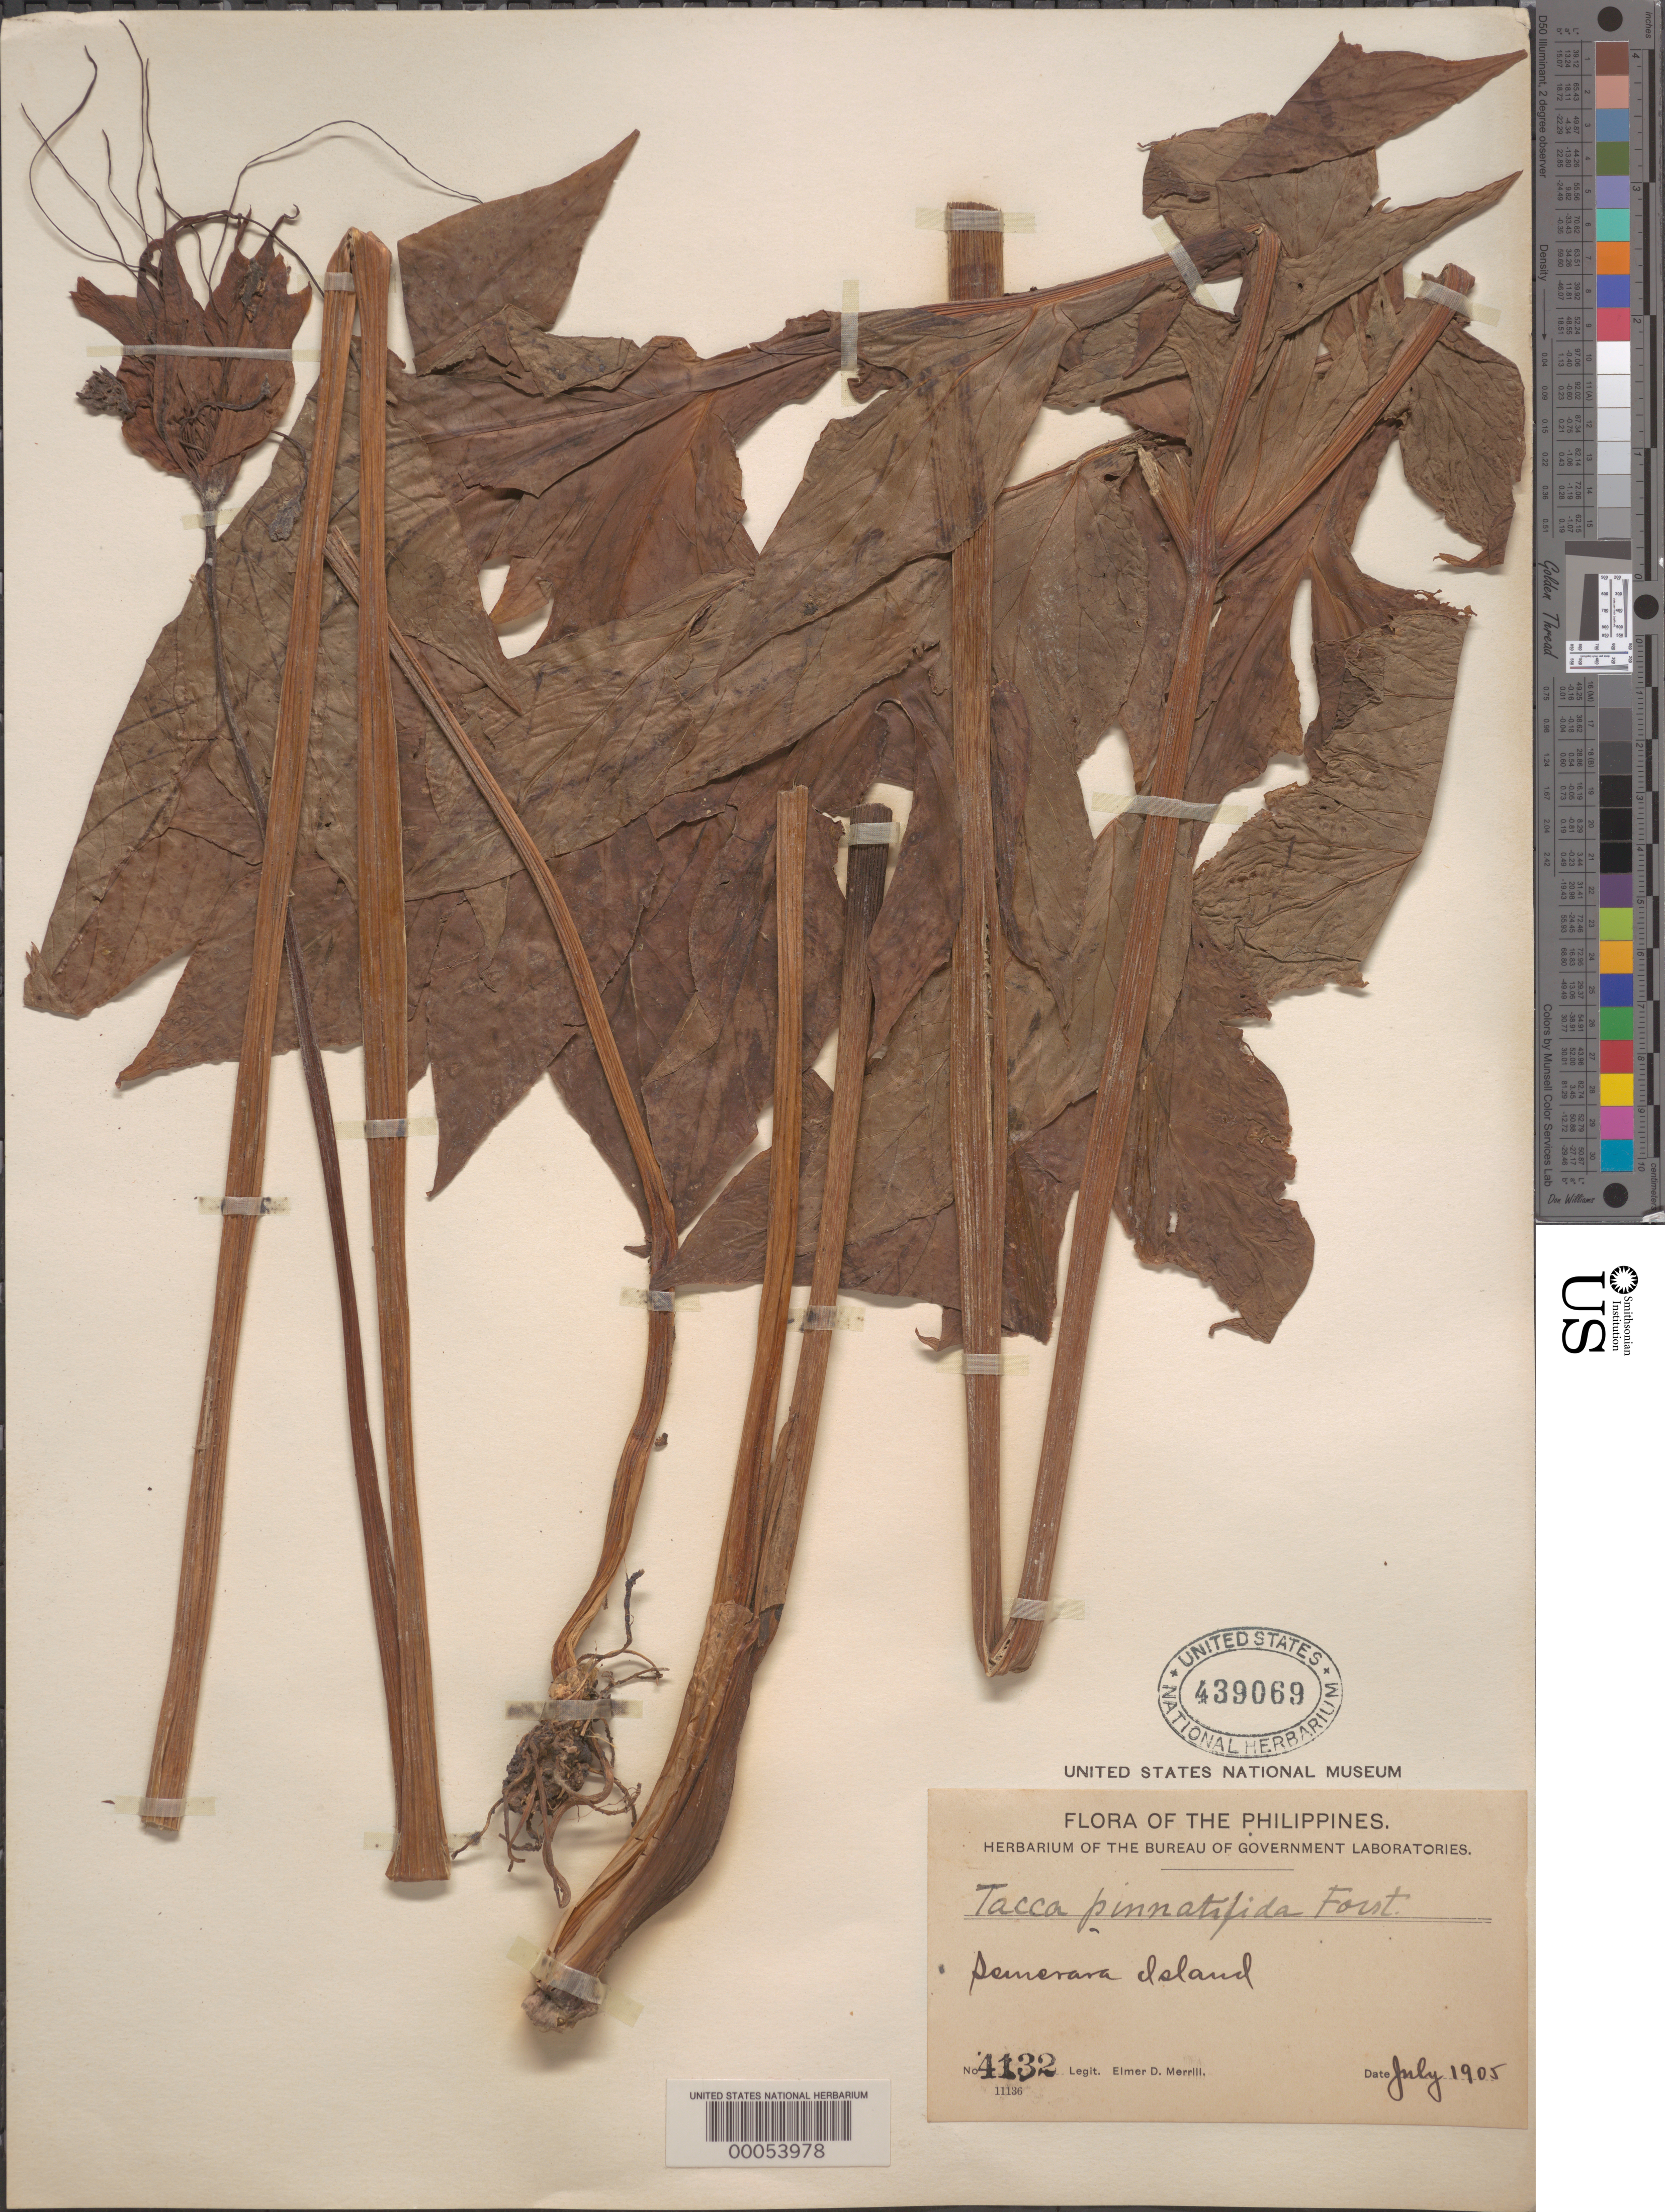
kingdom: Plantae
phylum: Tracheophyta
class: Liliopsida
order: Dioscoreales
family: Dioscoreaceae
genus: Tacca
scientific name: Tacca leontopetaloides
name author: (L.) Kuntze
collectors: E. D. Merrill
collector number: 4132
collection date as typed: Jul 1905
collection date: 1905-07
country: Philippines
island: Semerara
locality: Semerara island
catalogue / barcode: US 439069